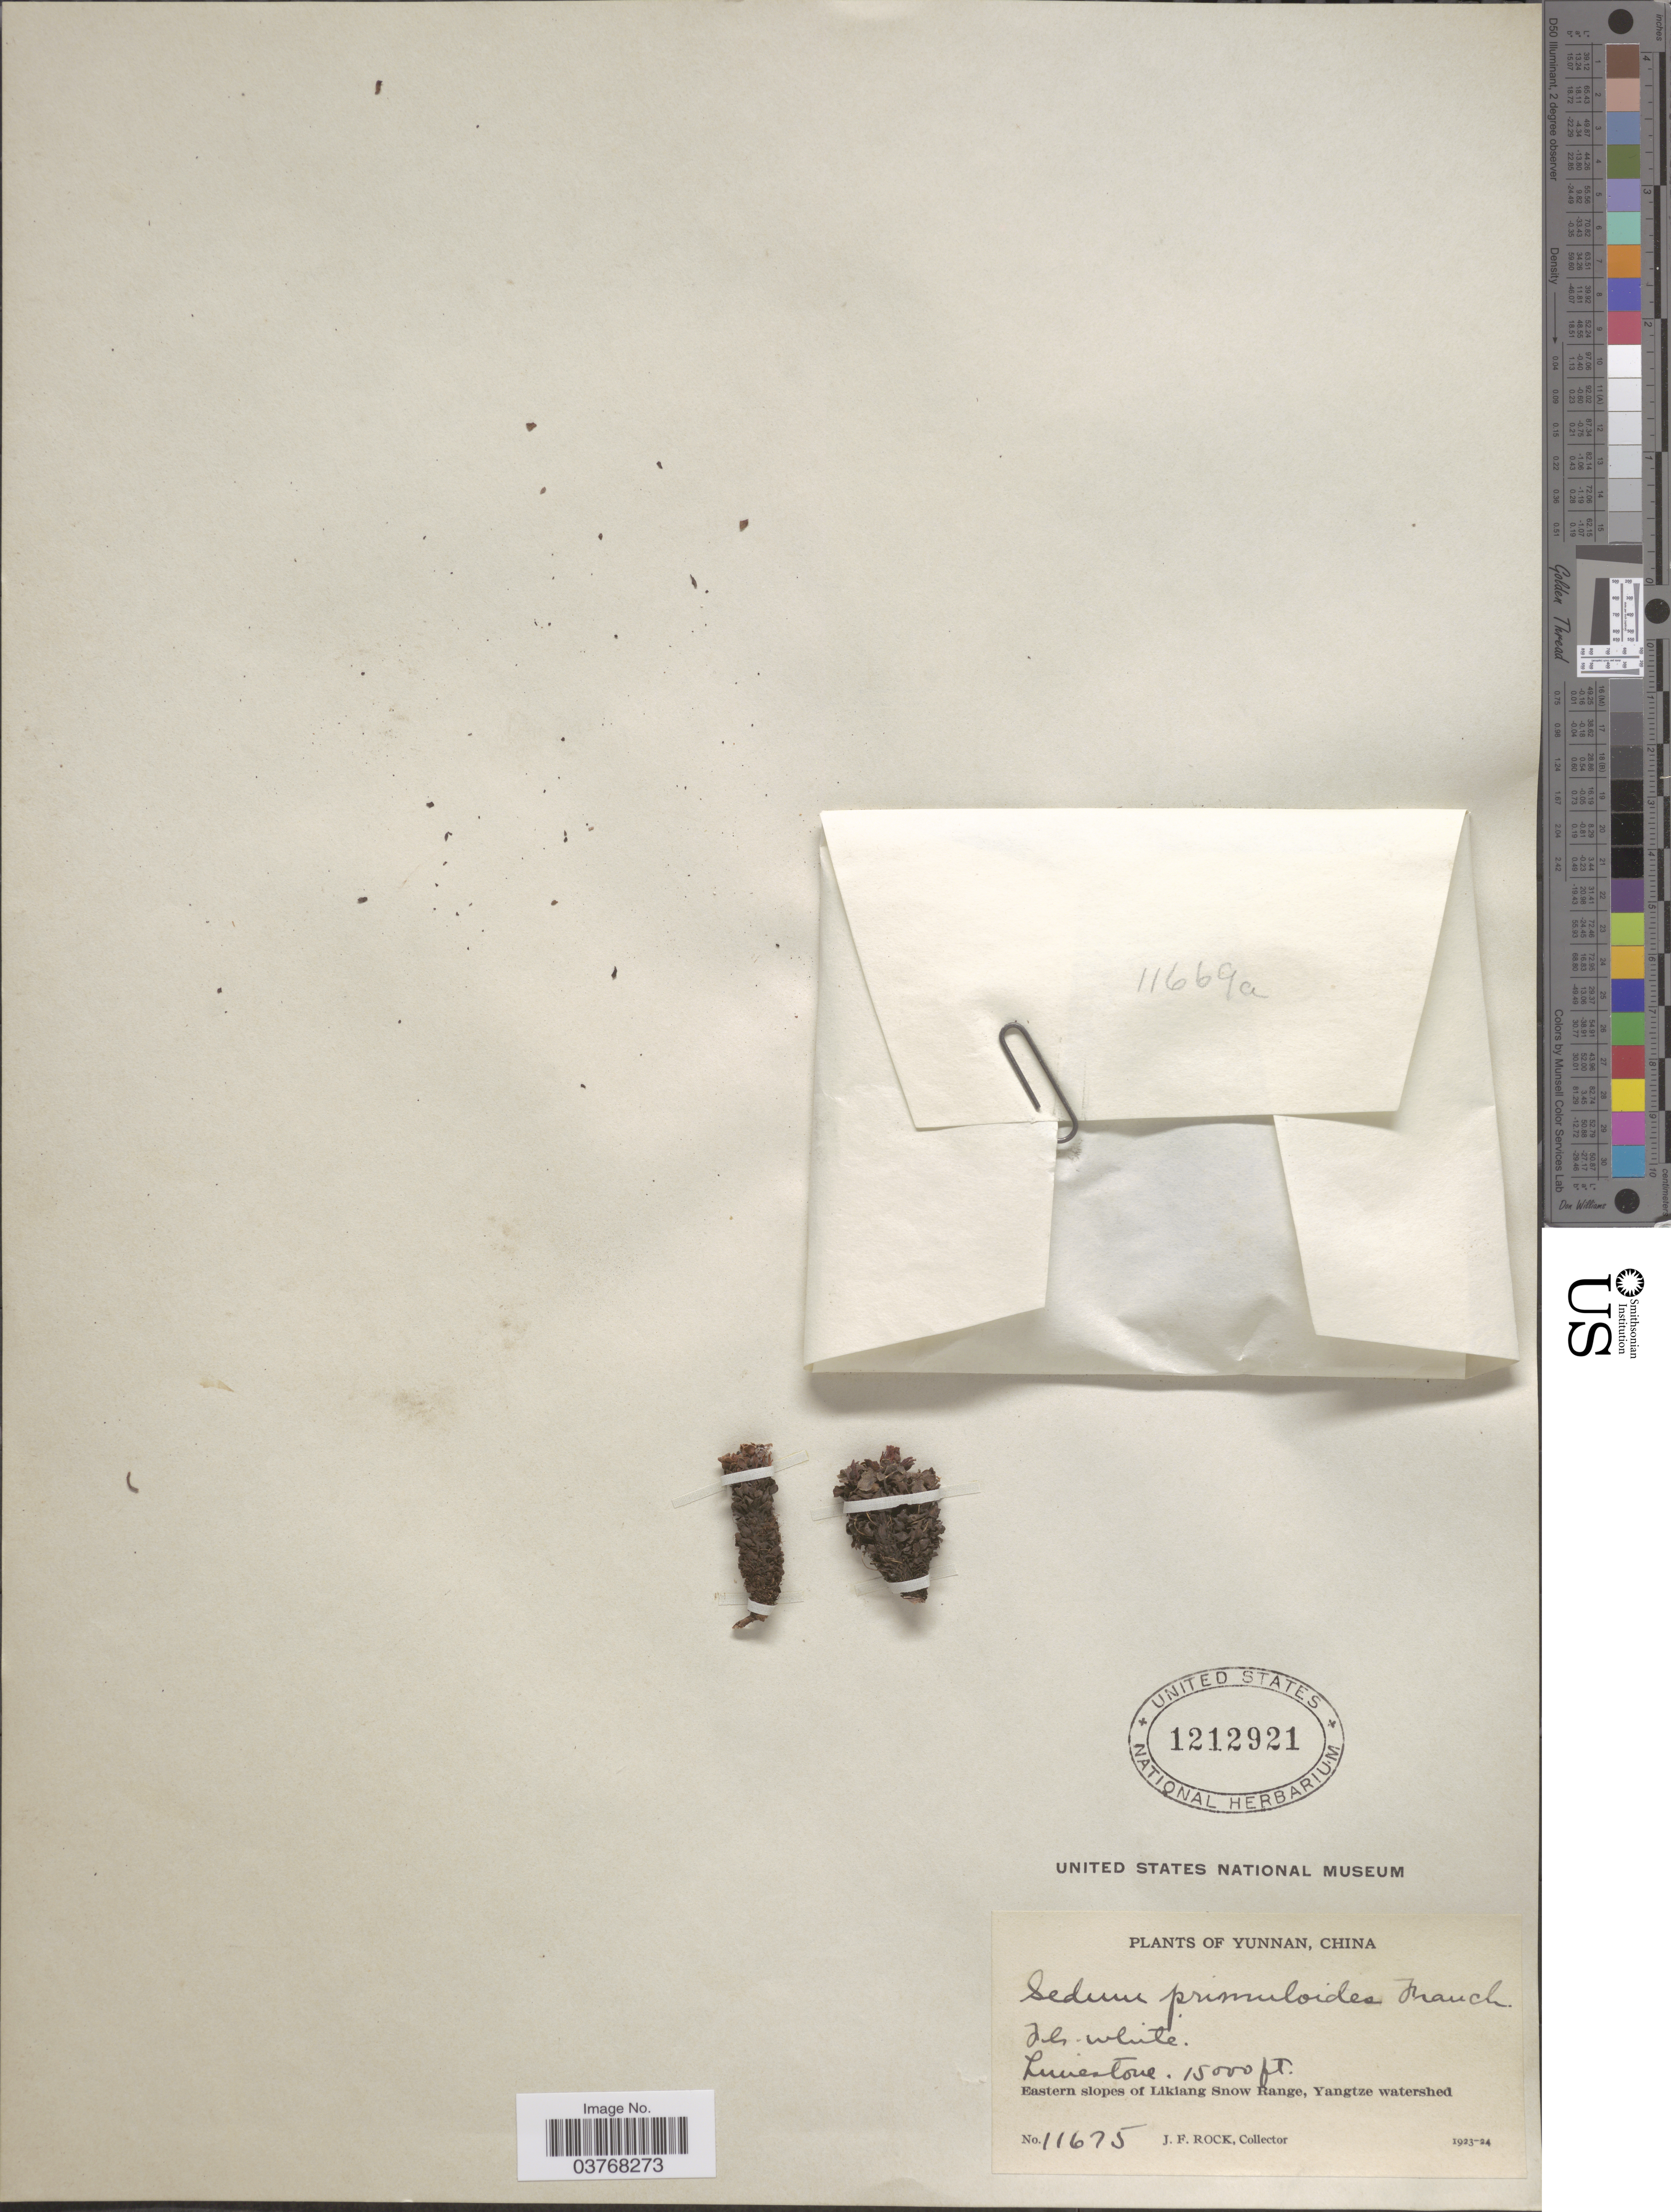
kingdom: Plantae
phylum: Tracheophyta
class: Magnoliopsida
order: Saxifragales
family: Crassulaceae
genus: Rhodiola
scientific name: Rhodiola primuloides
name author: (Franch.) S.H. Fu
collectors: J. Rock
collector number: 11675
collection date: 1923/1924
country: China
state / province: Yunnan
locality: Eastern slopes of Likiang Snow Range, Yangtze watershed.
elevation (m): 4572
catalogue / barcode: US 1212921